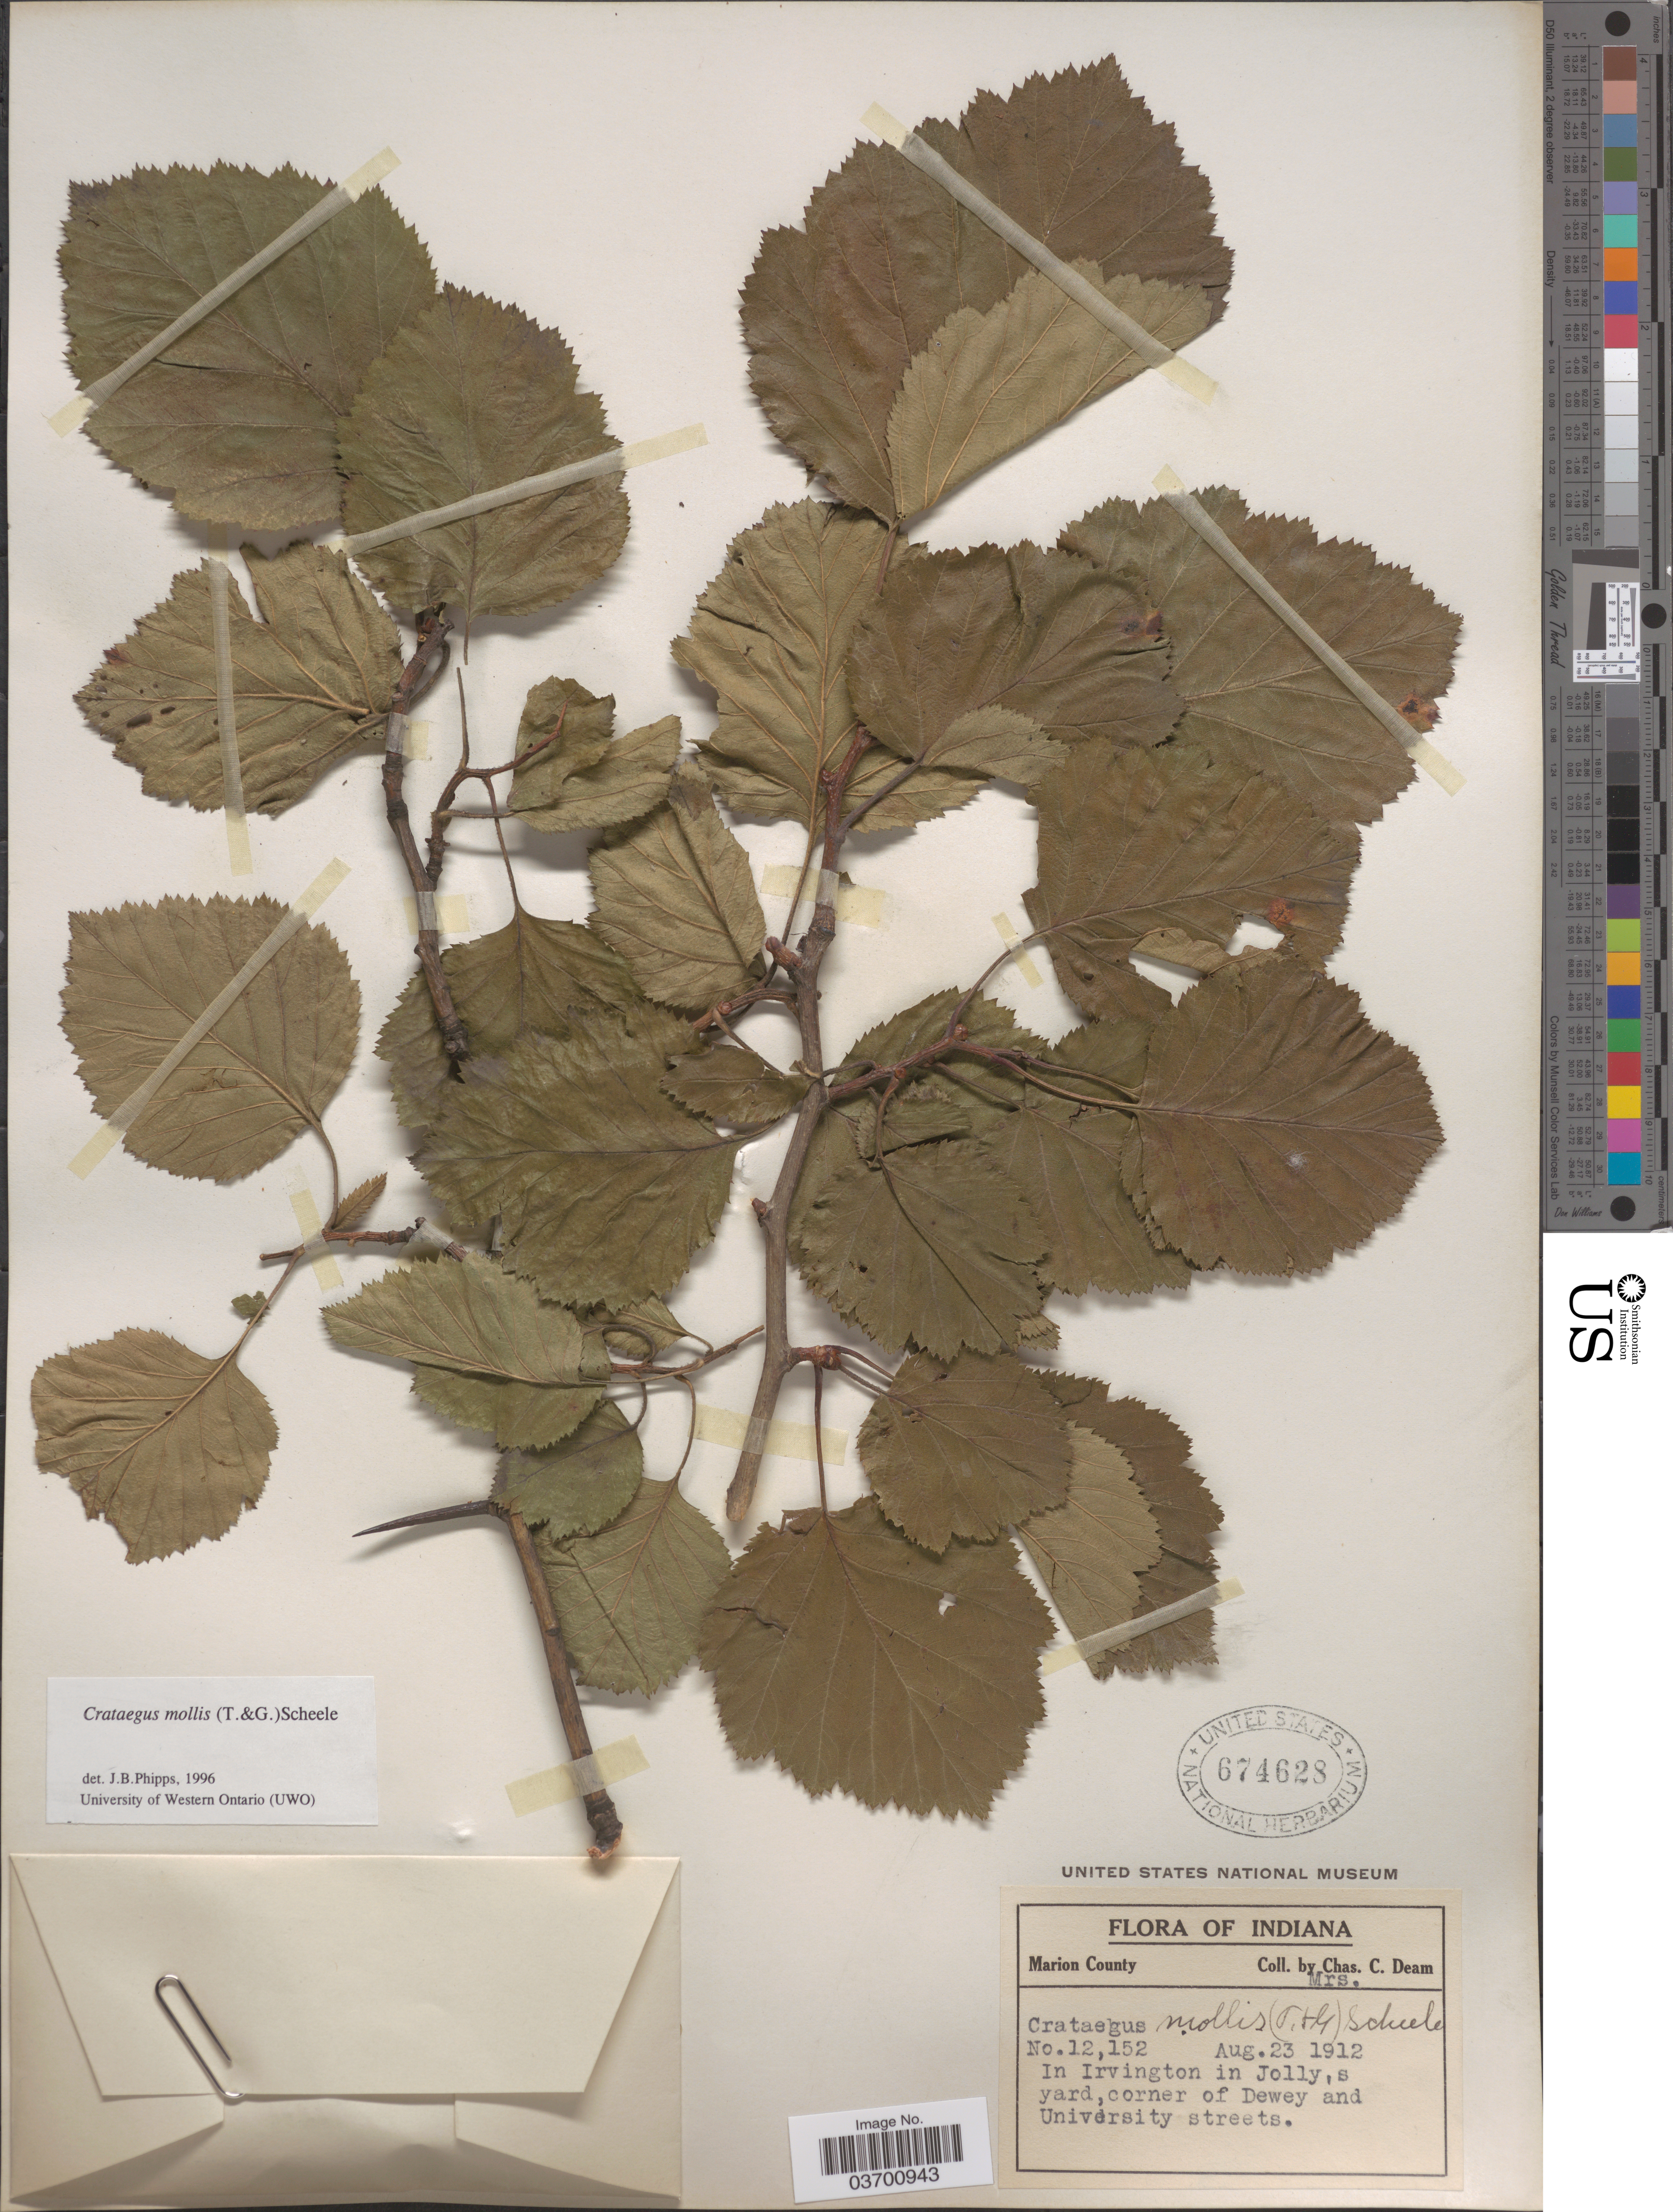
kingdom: Plantae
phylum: Tracheophyta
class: Magnoliopsida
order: Rosales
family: Rosaceae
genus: Crataegus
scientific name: Crataegus mollis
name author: (Torr. & A. Gray) Scheele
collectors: C. Deam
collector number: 12152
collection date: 1912-08-23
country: United States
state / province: Indiana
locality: Marion County. In Irvington in Jolly's yard, corner of Dewey and University streets.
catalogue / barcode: US 674628